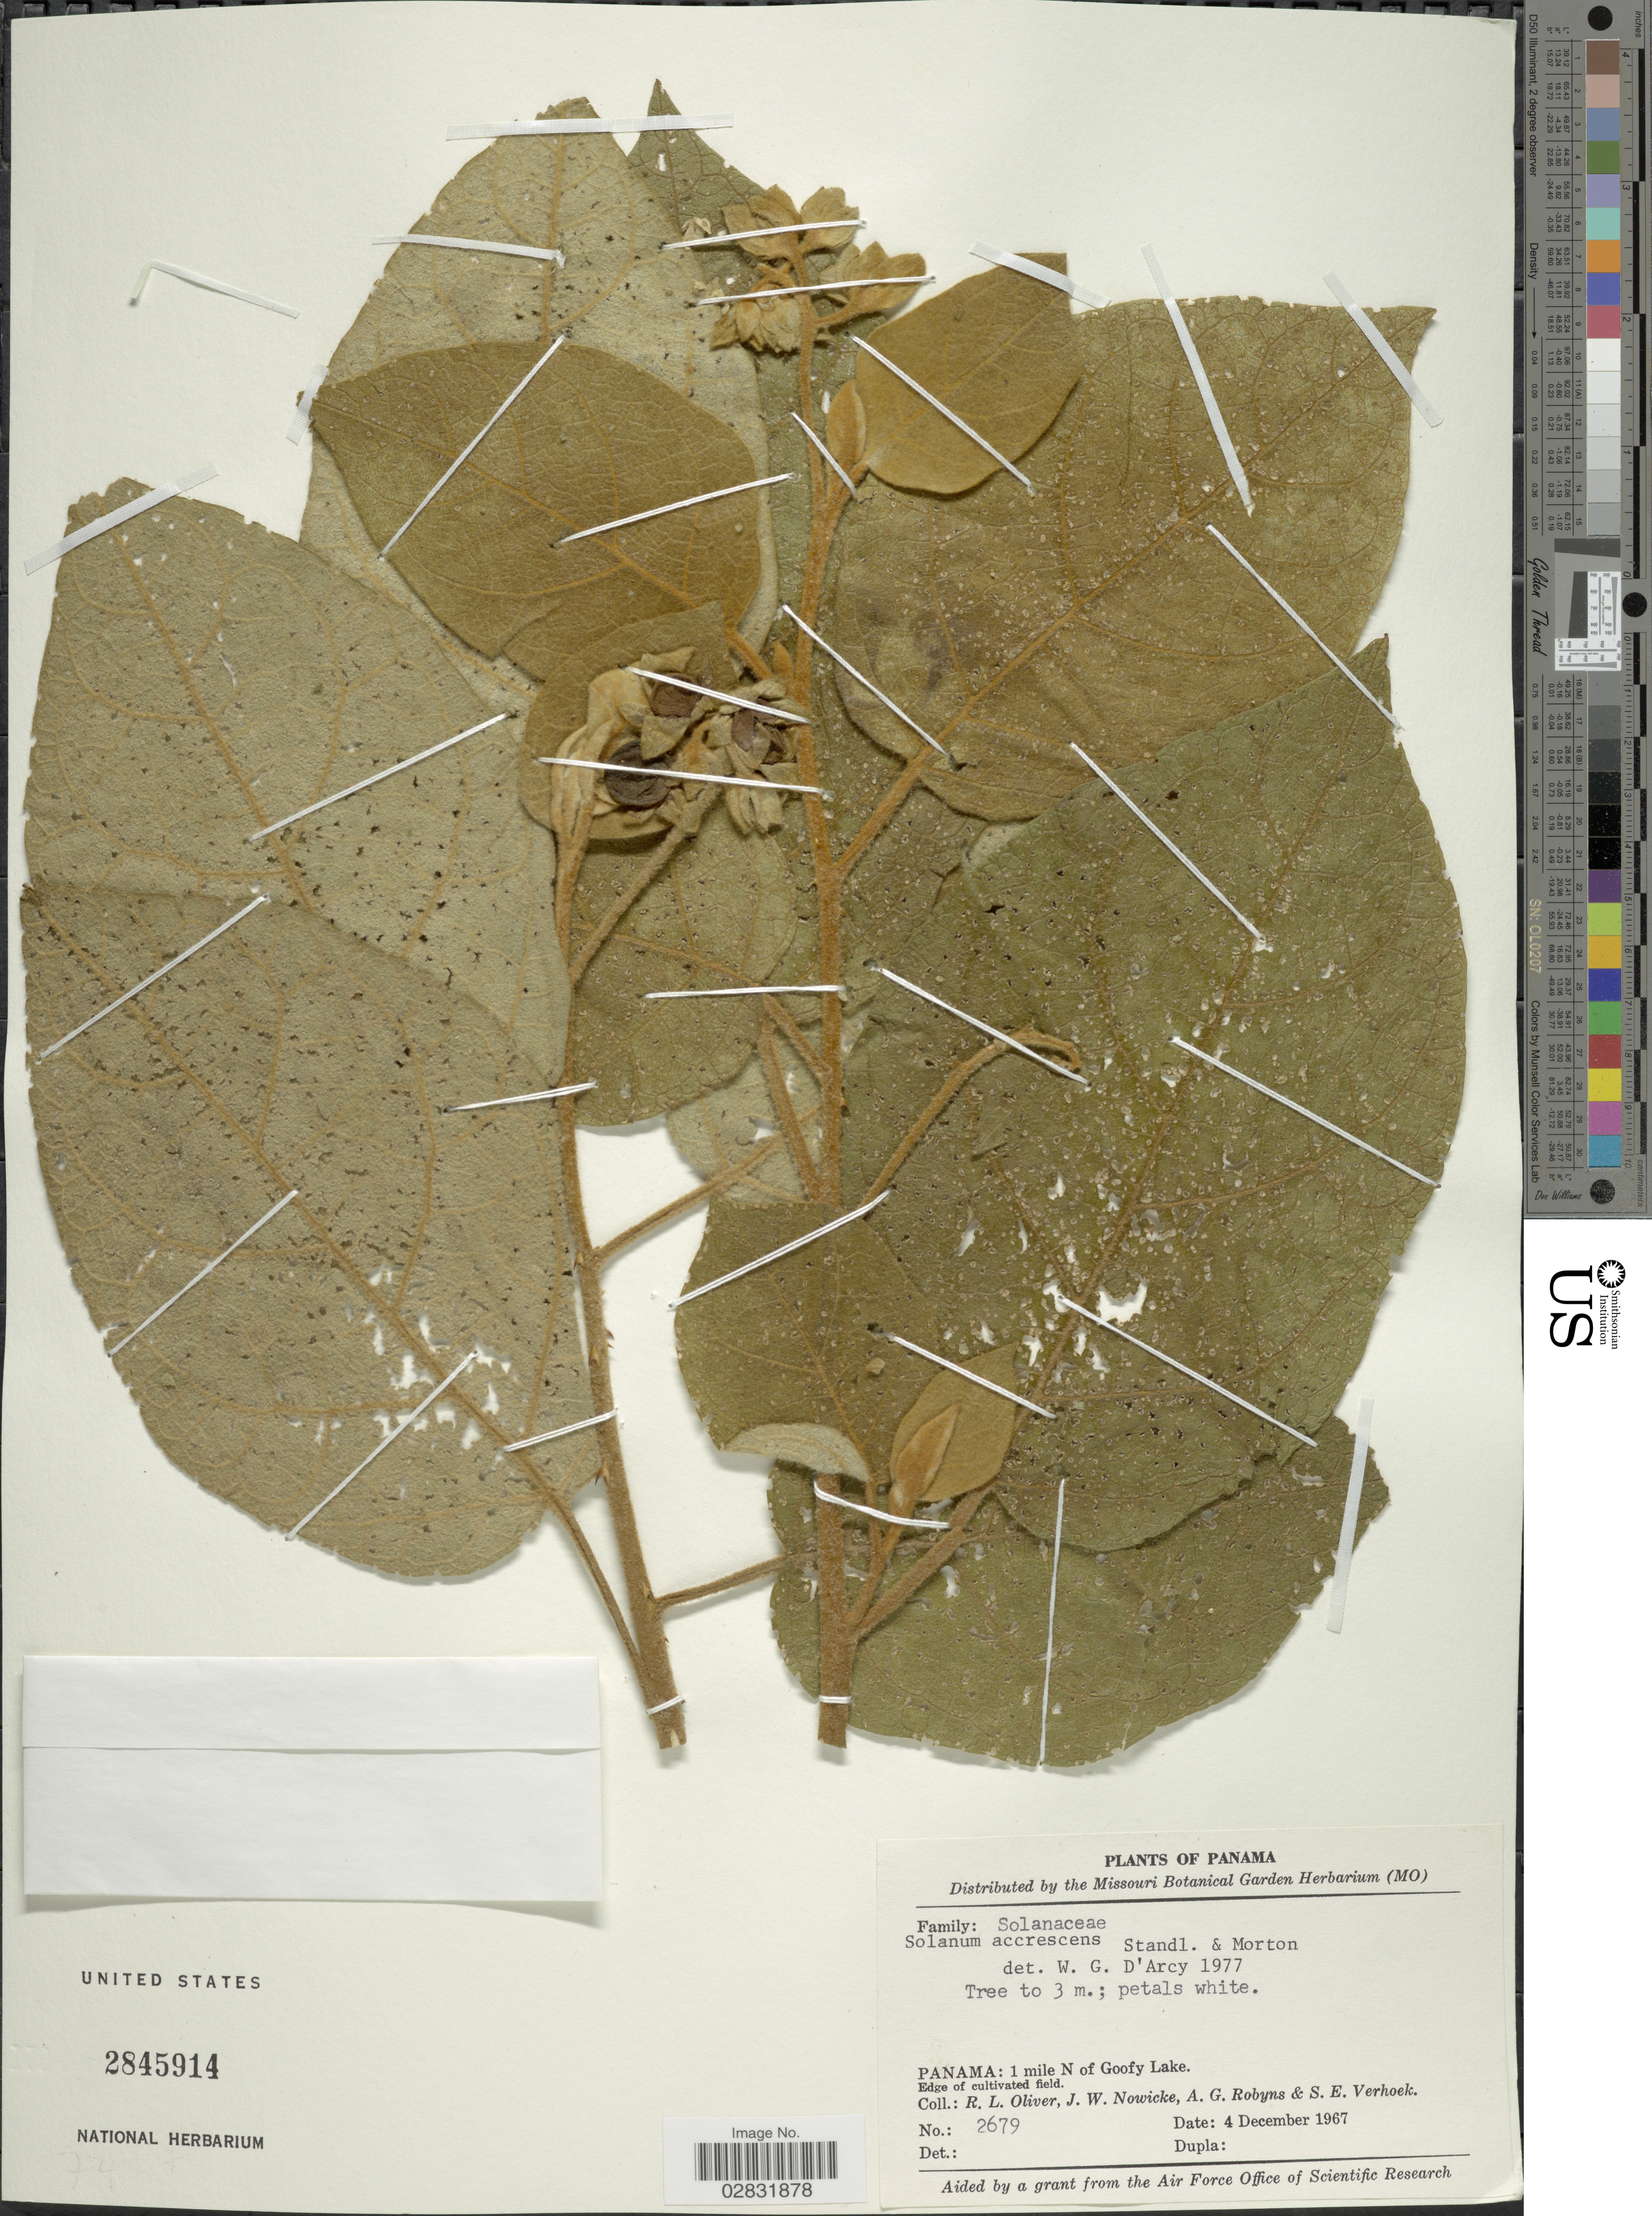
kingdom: Plantae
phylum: Tracheophyta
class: Magnoliopsida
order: Solanales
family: Solanaceae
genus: Solanum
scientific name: Solanum accrescens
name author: Standl. & C.V. Morton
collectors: R. Oliver, J. W. Nowicke, A. G. Robyns & S. Verhoek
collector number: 2679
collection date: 1967-12-04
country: Panama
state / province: Panamá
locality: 1 mile N of Goofy Lake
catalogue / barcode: US 2845914